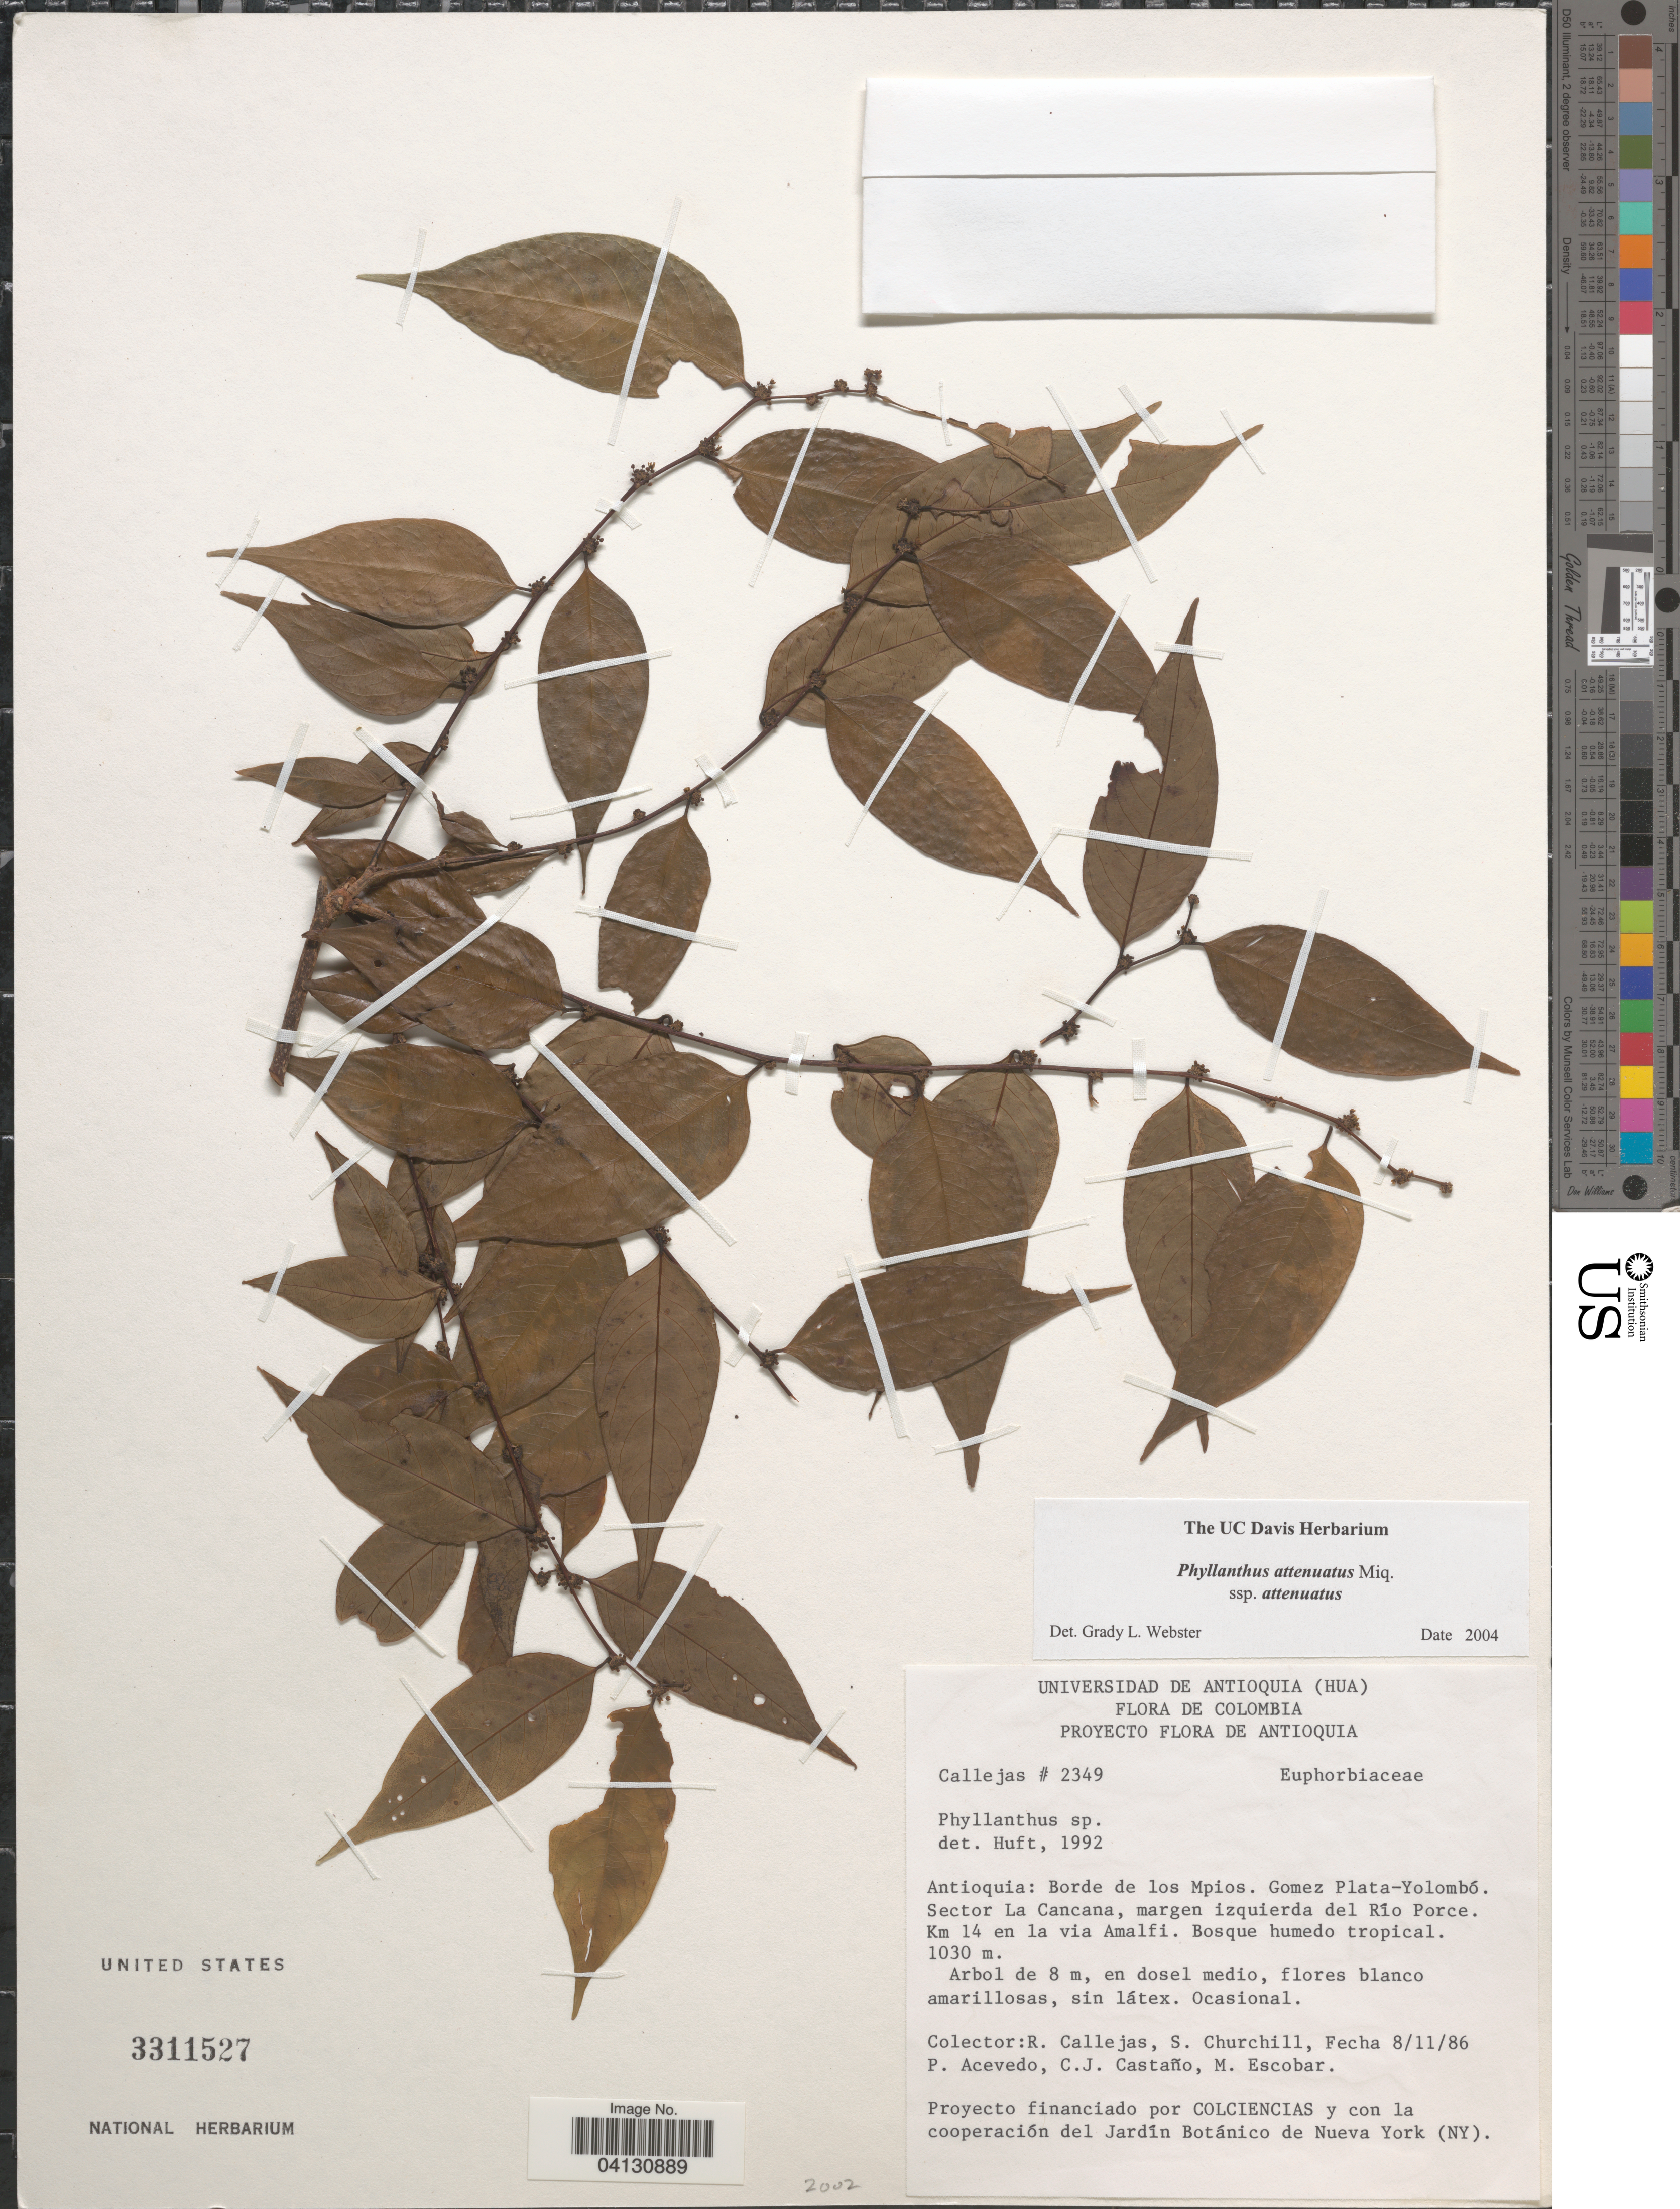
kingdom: Plantae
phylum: Tracheophyta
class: Magnoliopsida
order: Malpighiales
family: Phyllanthaceae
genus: Phyllanthus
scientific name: Phyllanthus attenuatus subsp. attenuatus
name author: Miq.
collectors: R. Callejas, S. Churchill, P. Acevedo-Rodr., C. Castaño & M. Escobar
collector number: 2349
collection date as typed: Transcribed d/m/y: 8/11/86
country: Colombia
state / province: Antioquia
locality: Borde de los Mpios. Gomez Plata-Yolombó. Sector La Cancana, margen izquierda del Río Porce. Km 14 en la via Amalfi.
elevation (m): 1030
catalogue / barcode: US 3311527